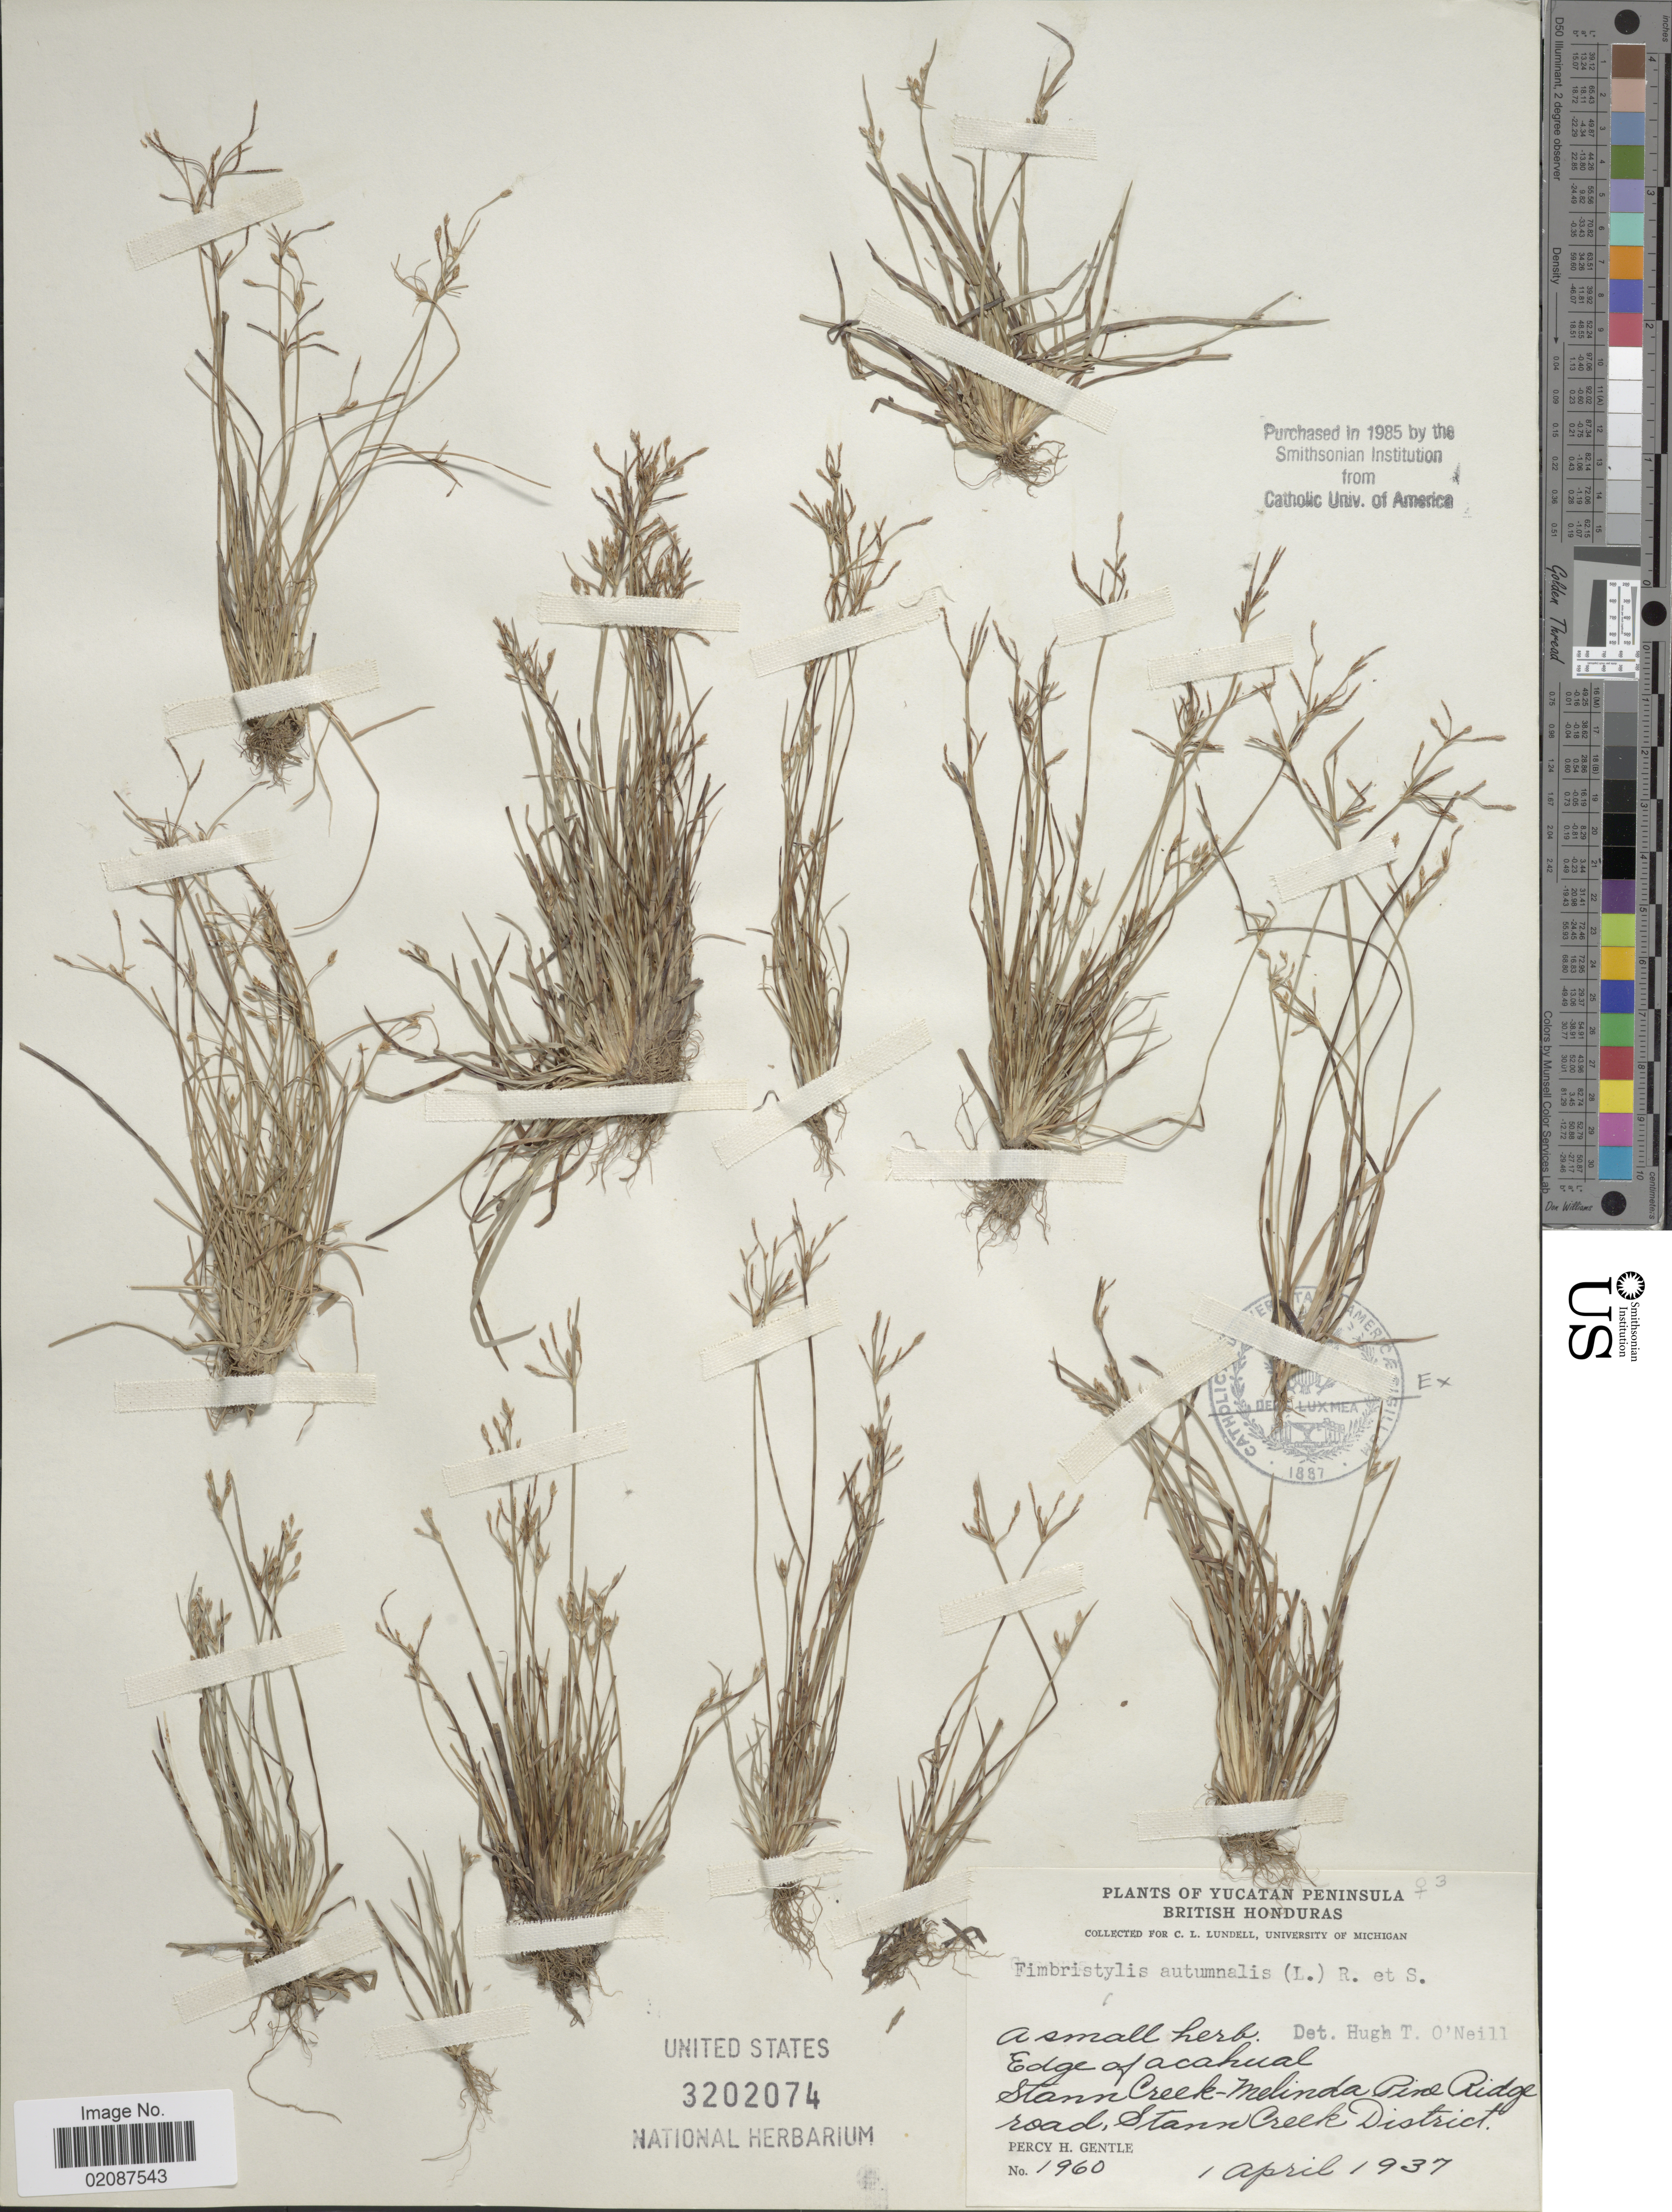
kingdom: Plantae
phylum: Tracheophyta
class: Liliopsida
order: Poales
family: Cyperaceae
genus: Fimbristylis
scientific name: Fimbristylis autumnalis (L.) Roem. & Schult.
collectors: P. H. Gentle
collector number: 1960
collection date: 1937-04-01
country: Belize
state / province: Stann Creek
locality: Yucatan Peninsula, British Honduras, Edge of acahual, Stann Creek-Melinda Pine Ridge road, Stann Creek District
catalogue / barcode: US 3202074